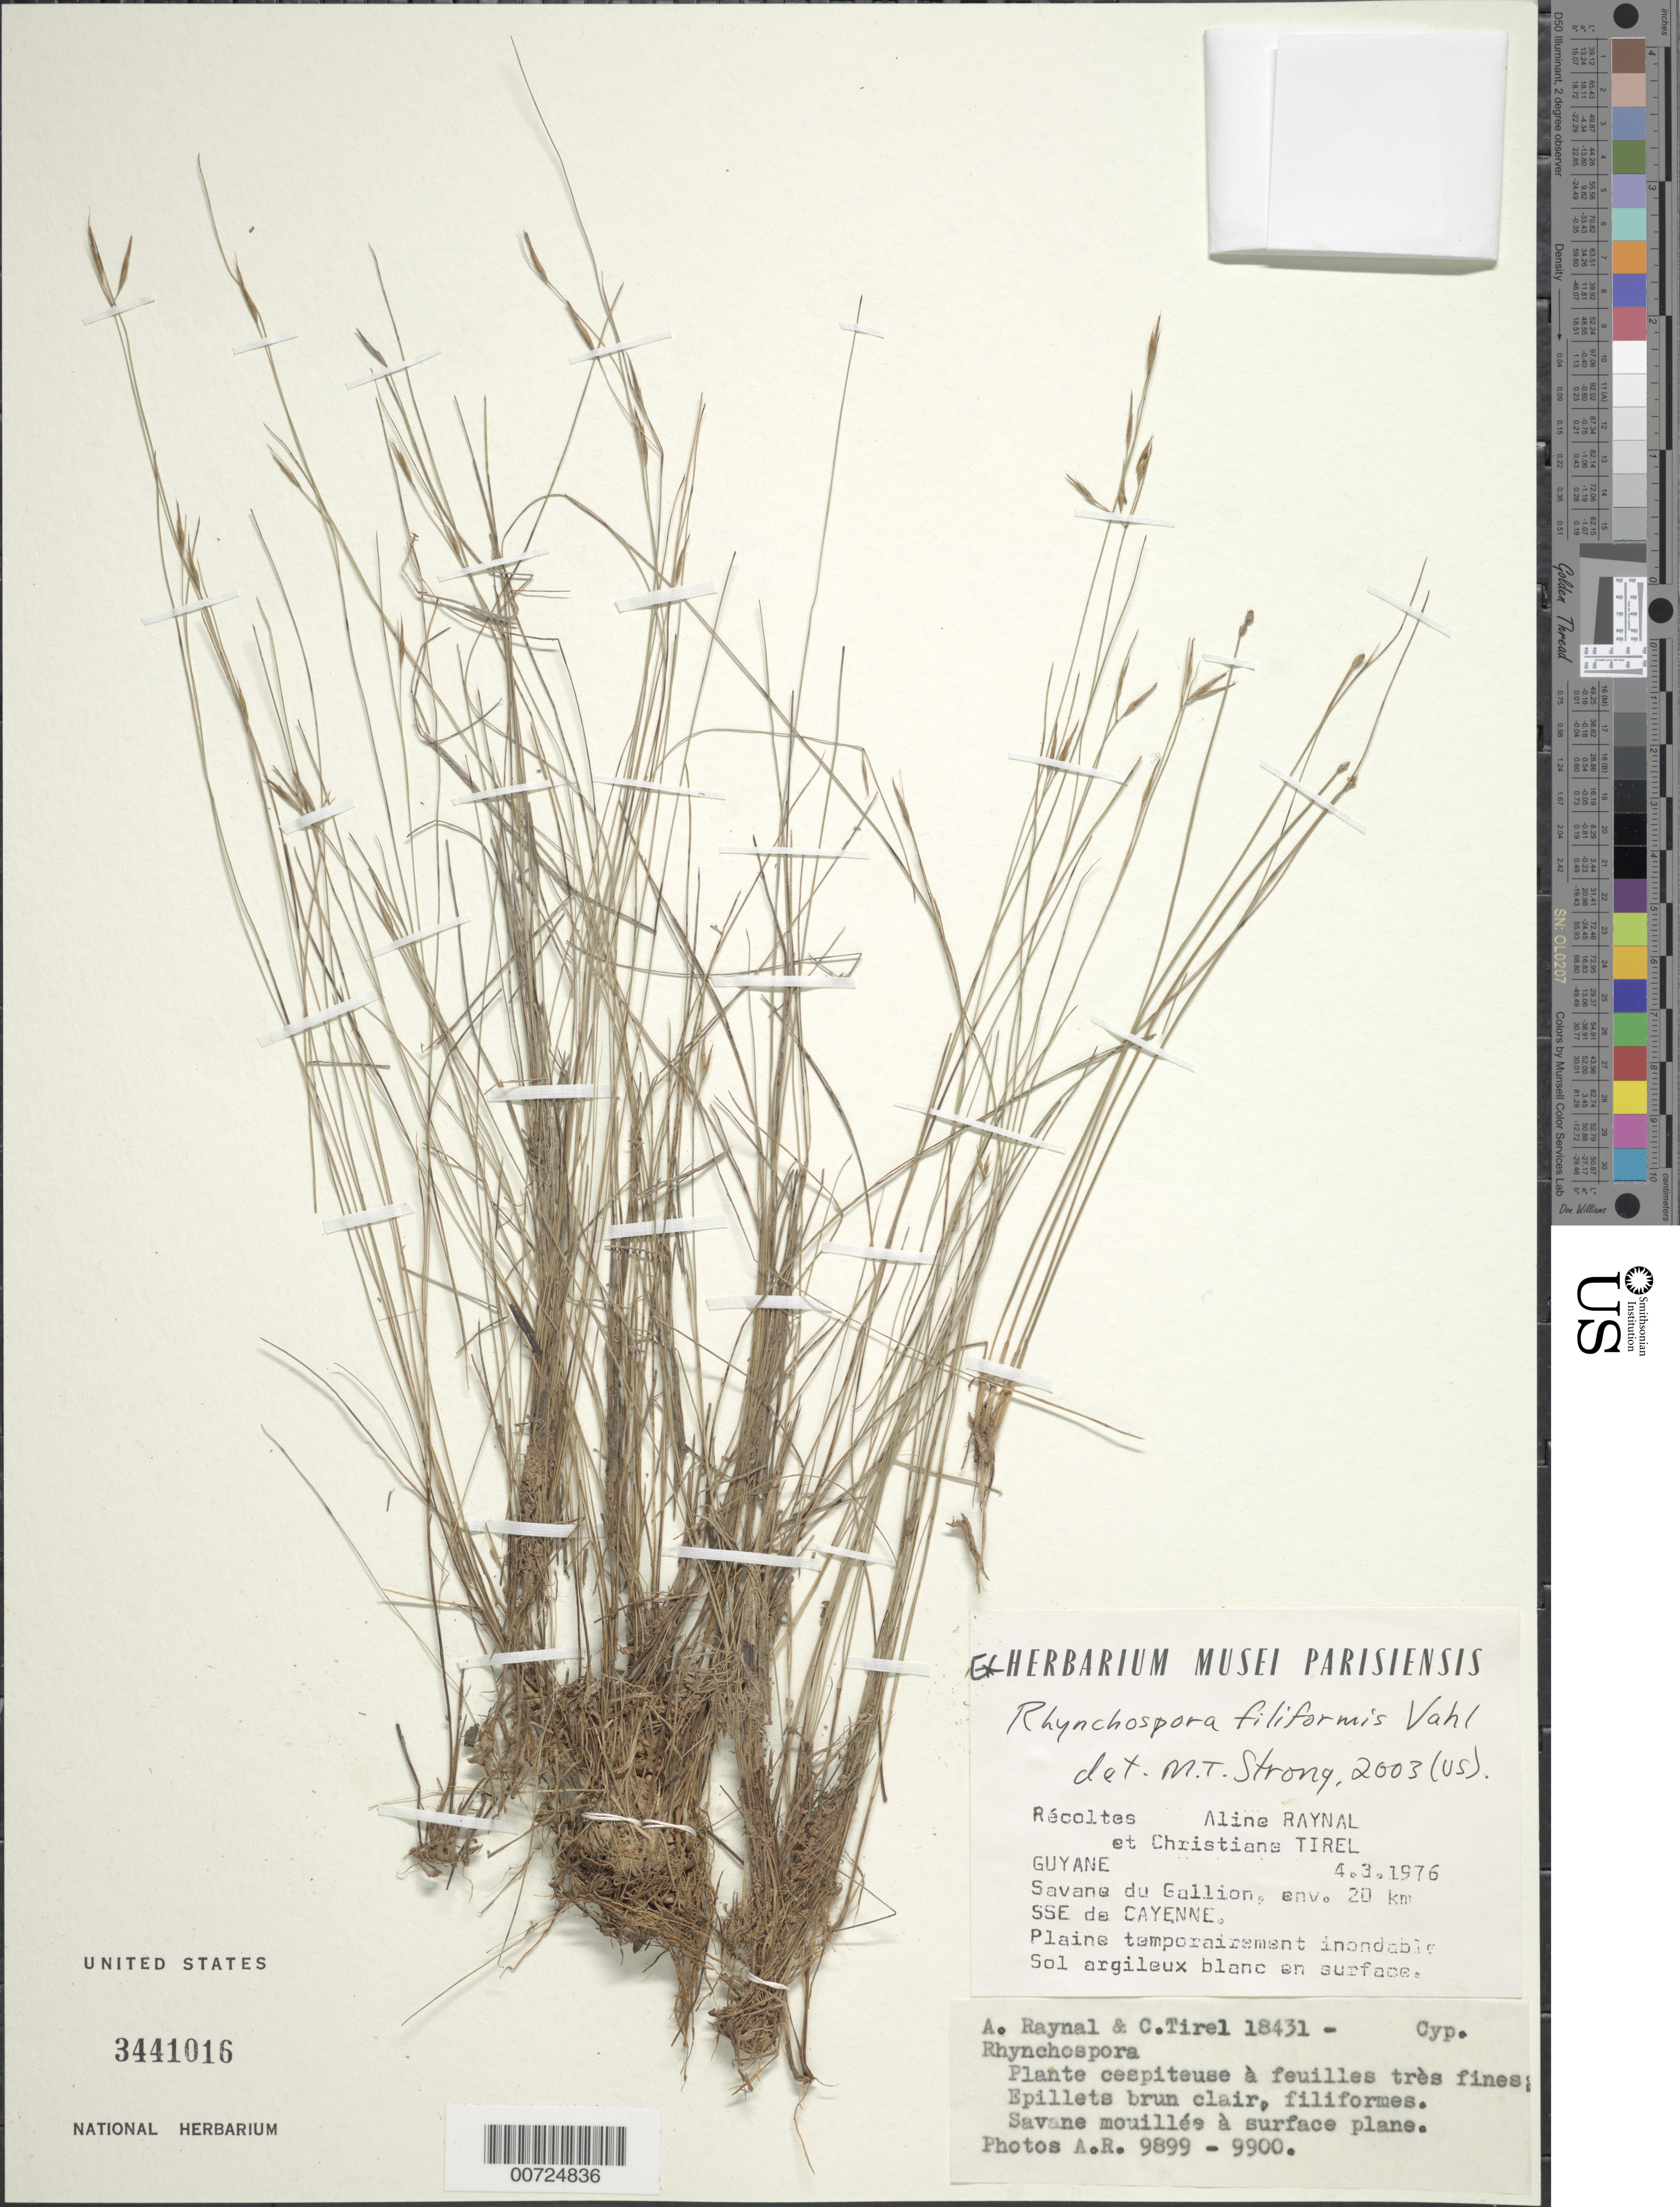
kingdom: Plantae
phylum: Tracheophyta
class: Liliopsida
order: Poales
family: Cyperaceae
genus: Rhynchospora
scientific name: Rhynchospora filiformis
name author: Vahl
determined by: Strong, M. T., (US), Smithsonian Institution - National Museum of Natural History (UNITED STATES)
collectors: A. M. Raynal & C. Tirel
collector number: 18431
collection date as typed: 4-Mar-76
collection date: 1976-03-04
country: French Guiana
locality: Savane du Gallion, 20 km SSE of Cayenne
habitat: Wet savanna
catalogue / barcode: US 3441016